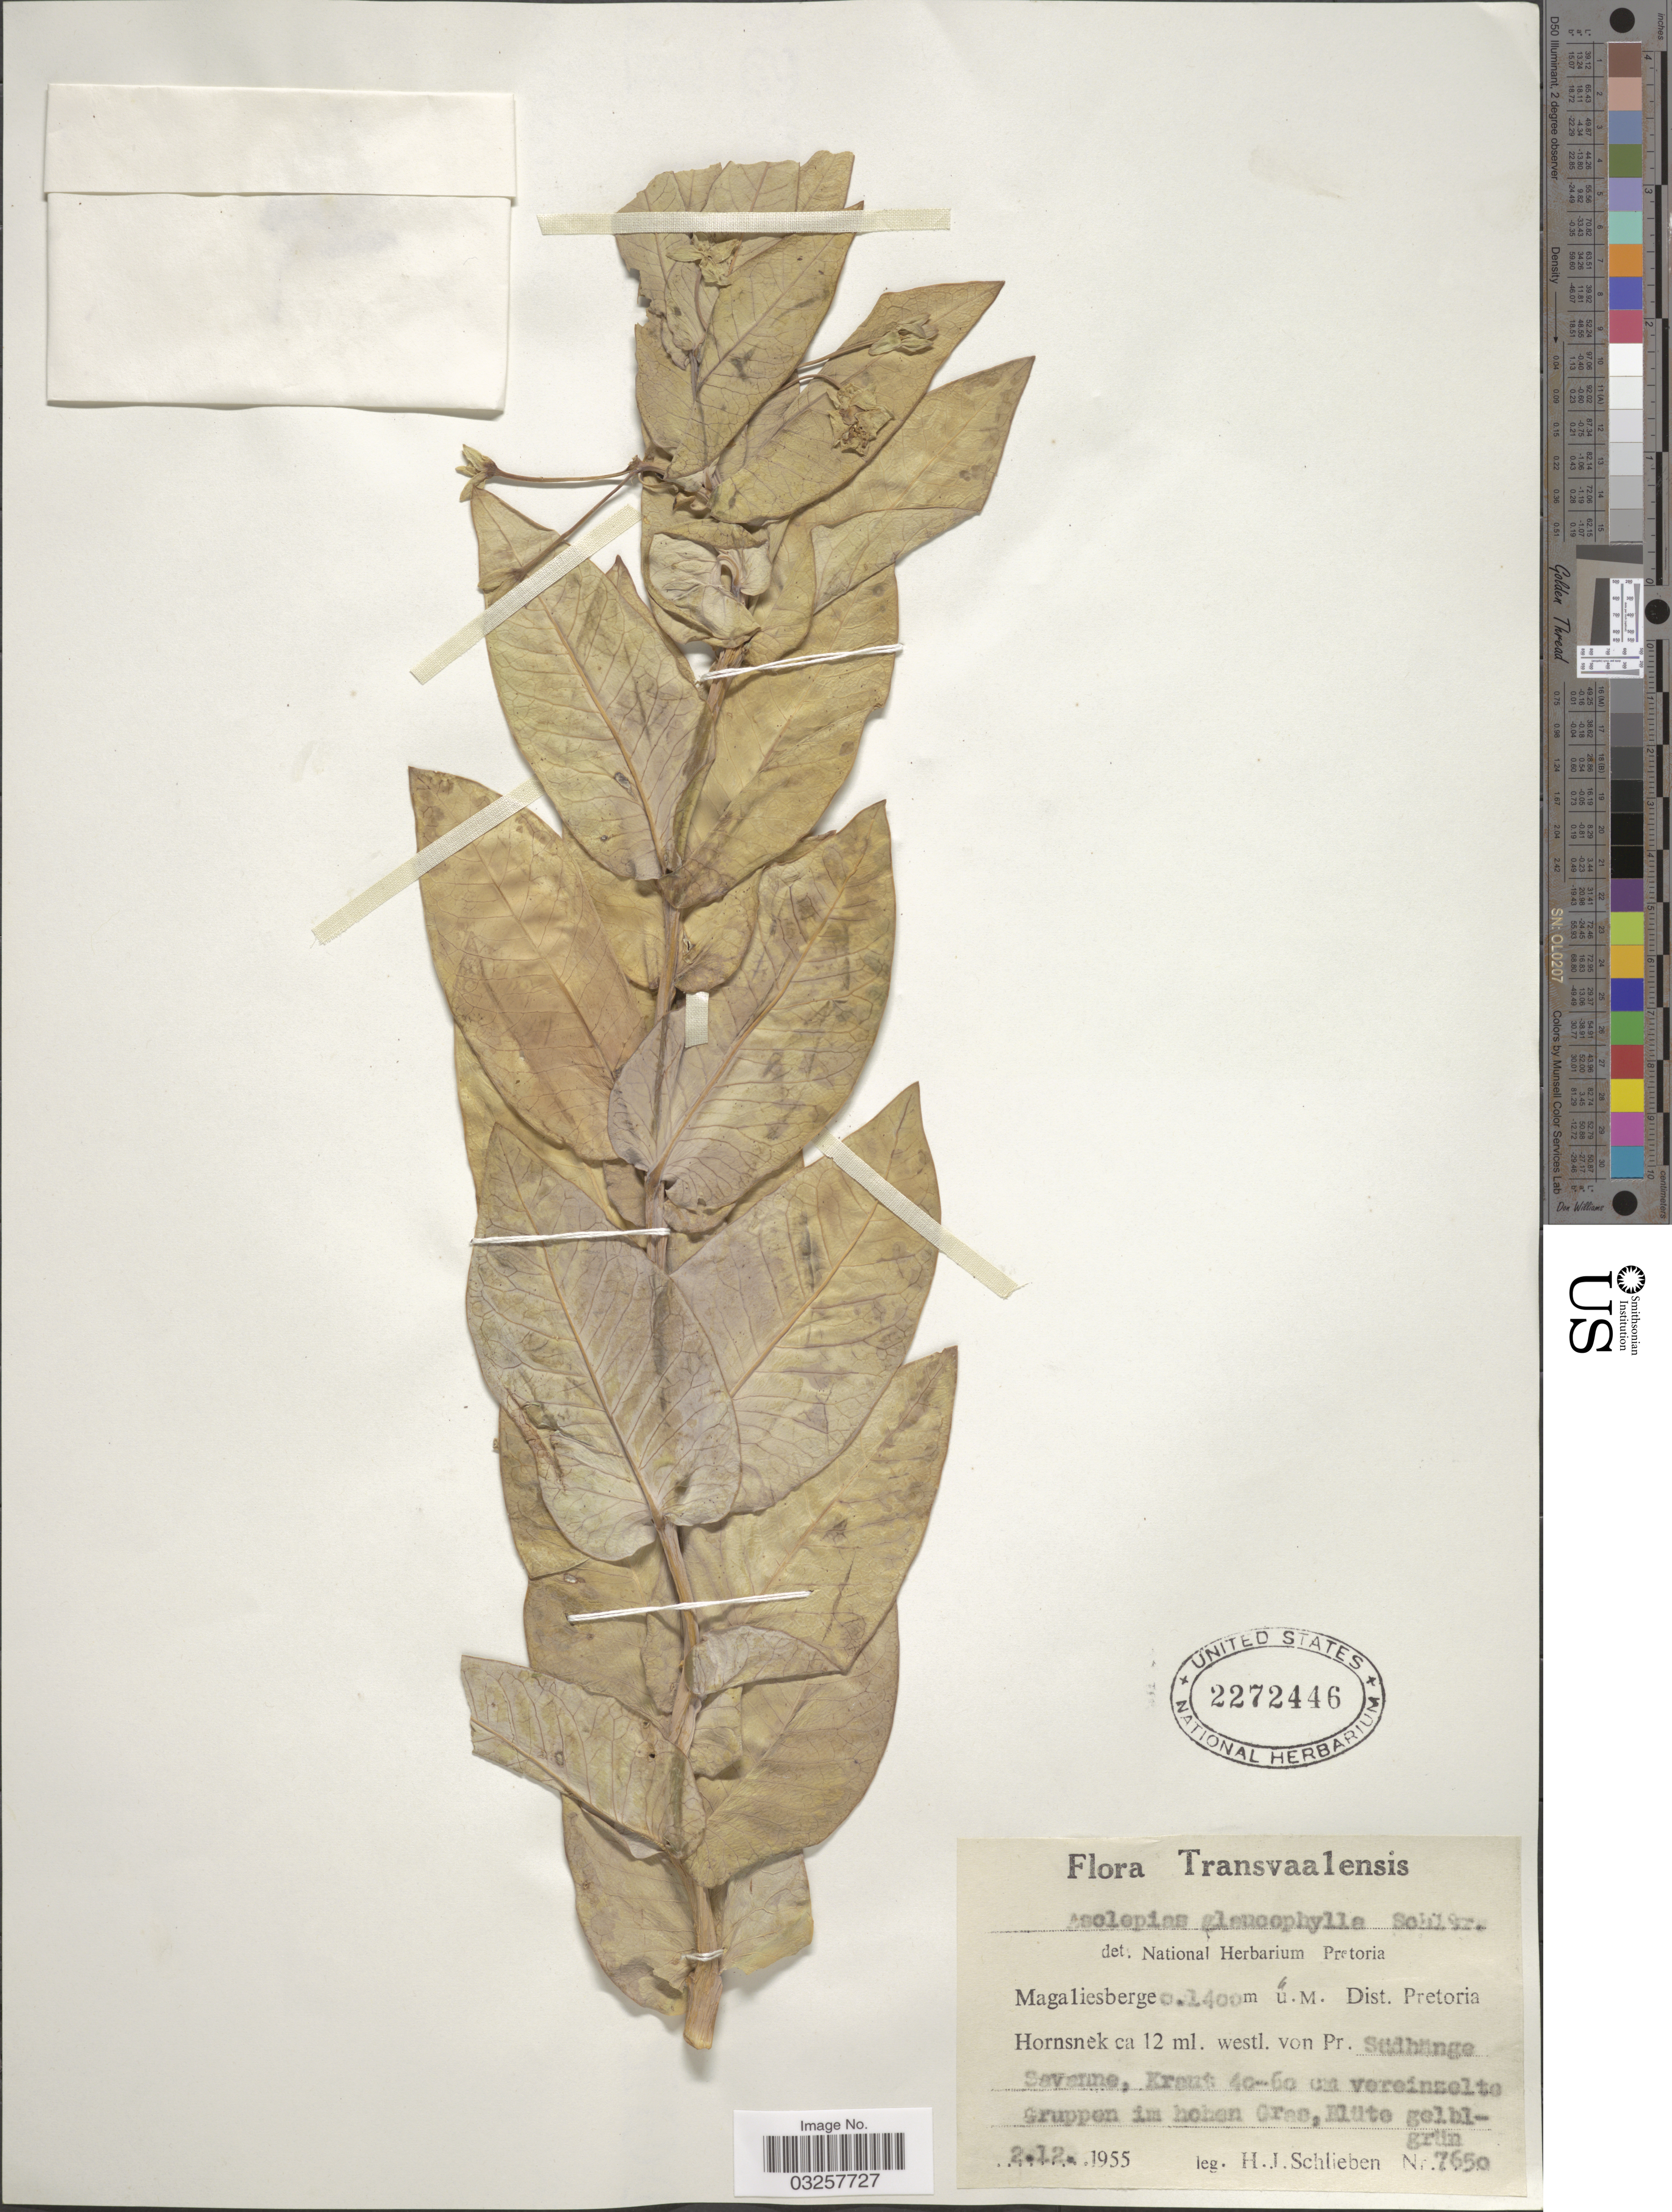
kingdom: Plantae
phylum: Tracheophyta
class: Magnoliopsida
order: Gentianales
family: Apocynaceae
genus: Asclepias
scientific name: Asclepias glaucophylla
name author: (Schltr.) Schltr.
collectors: H. J. Schlieben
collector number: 7650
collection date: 1955-12-02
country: South Africa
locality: Transvaalensis. Magaliesberge. Dist. Pretoria. Hornsnek ca 12 ml. westl. von Pr. Südhänge Savanne.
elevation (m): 1400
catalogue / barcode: US 2272446